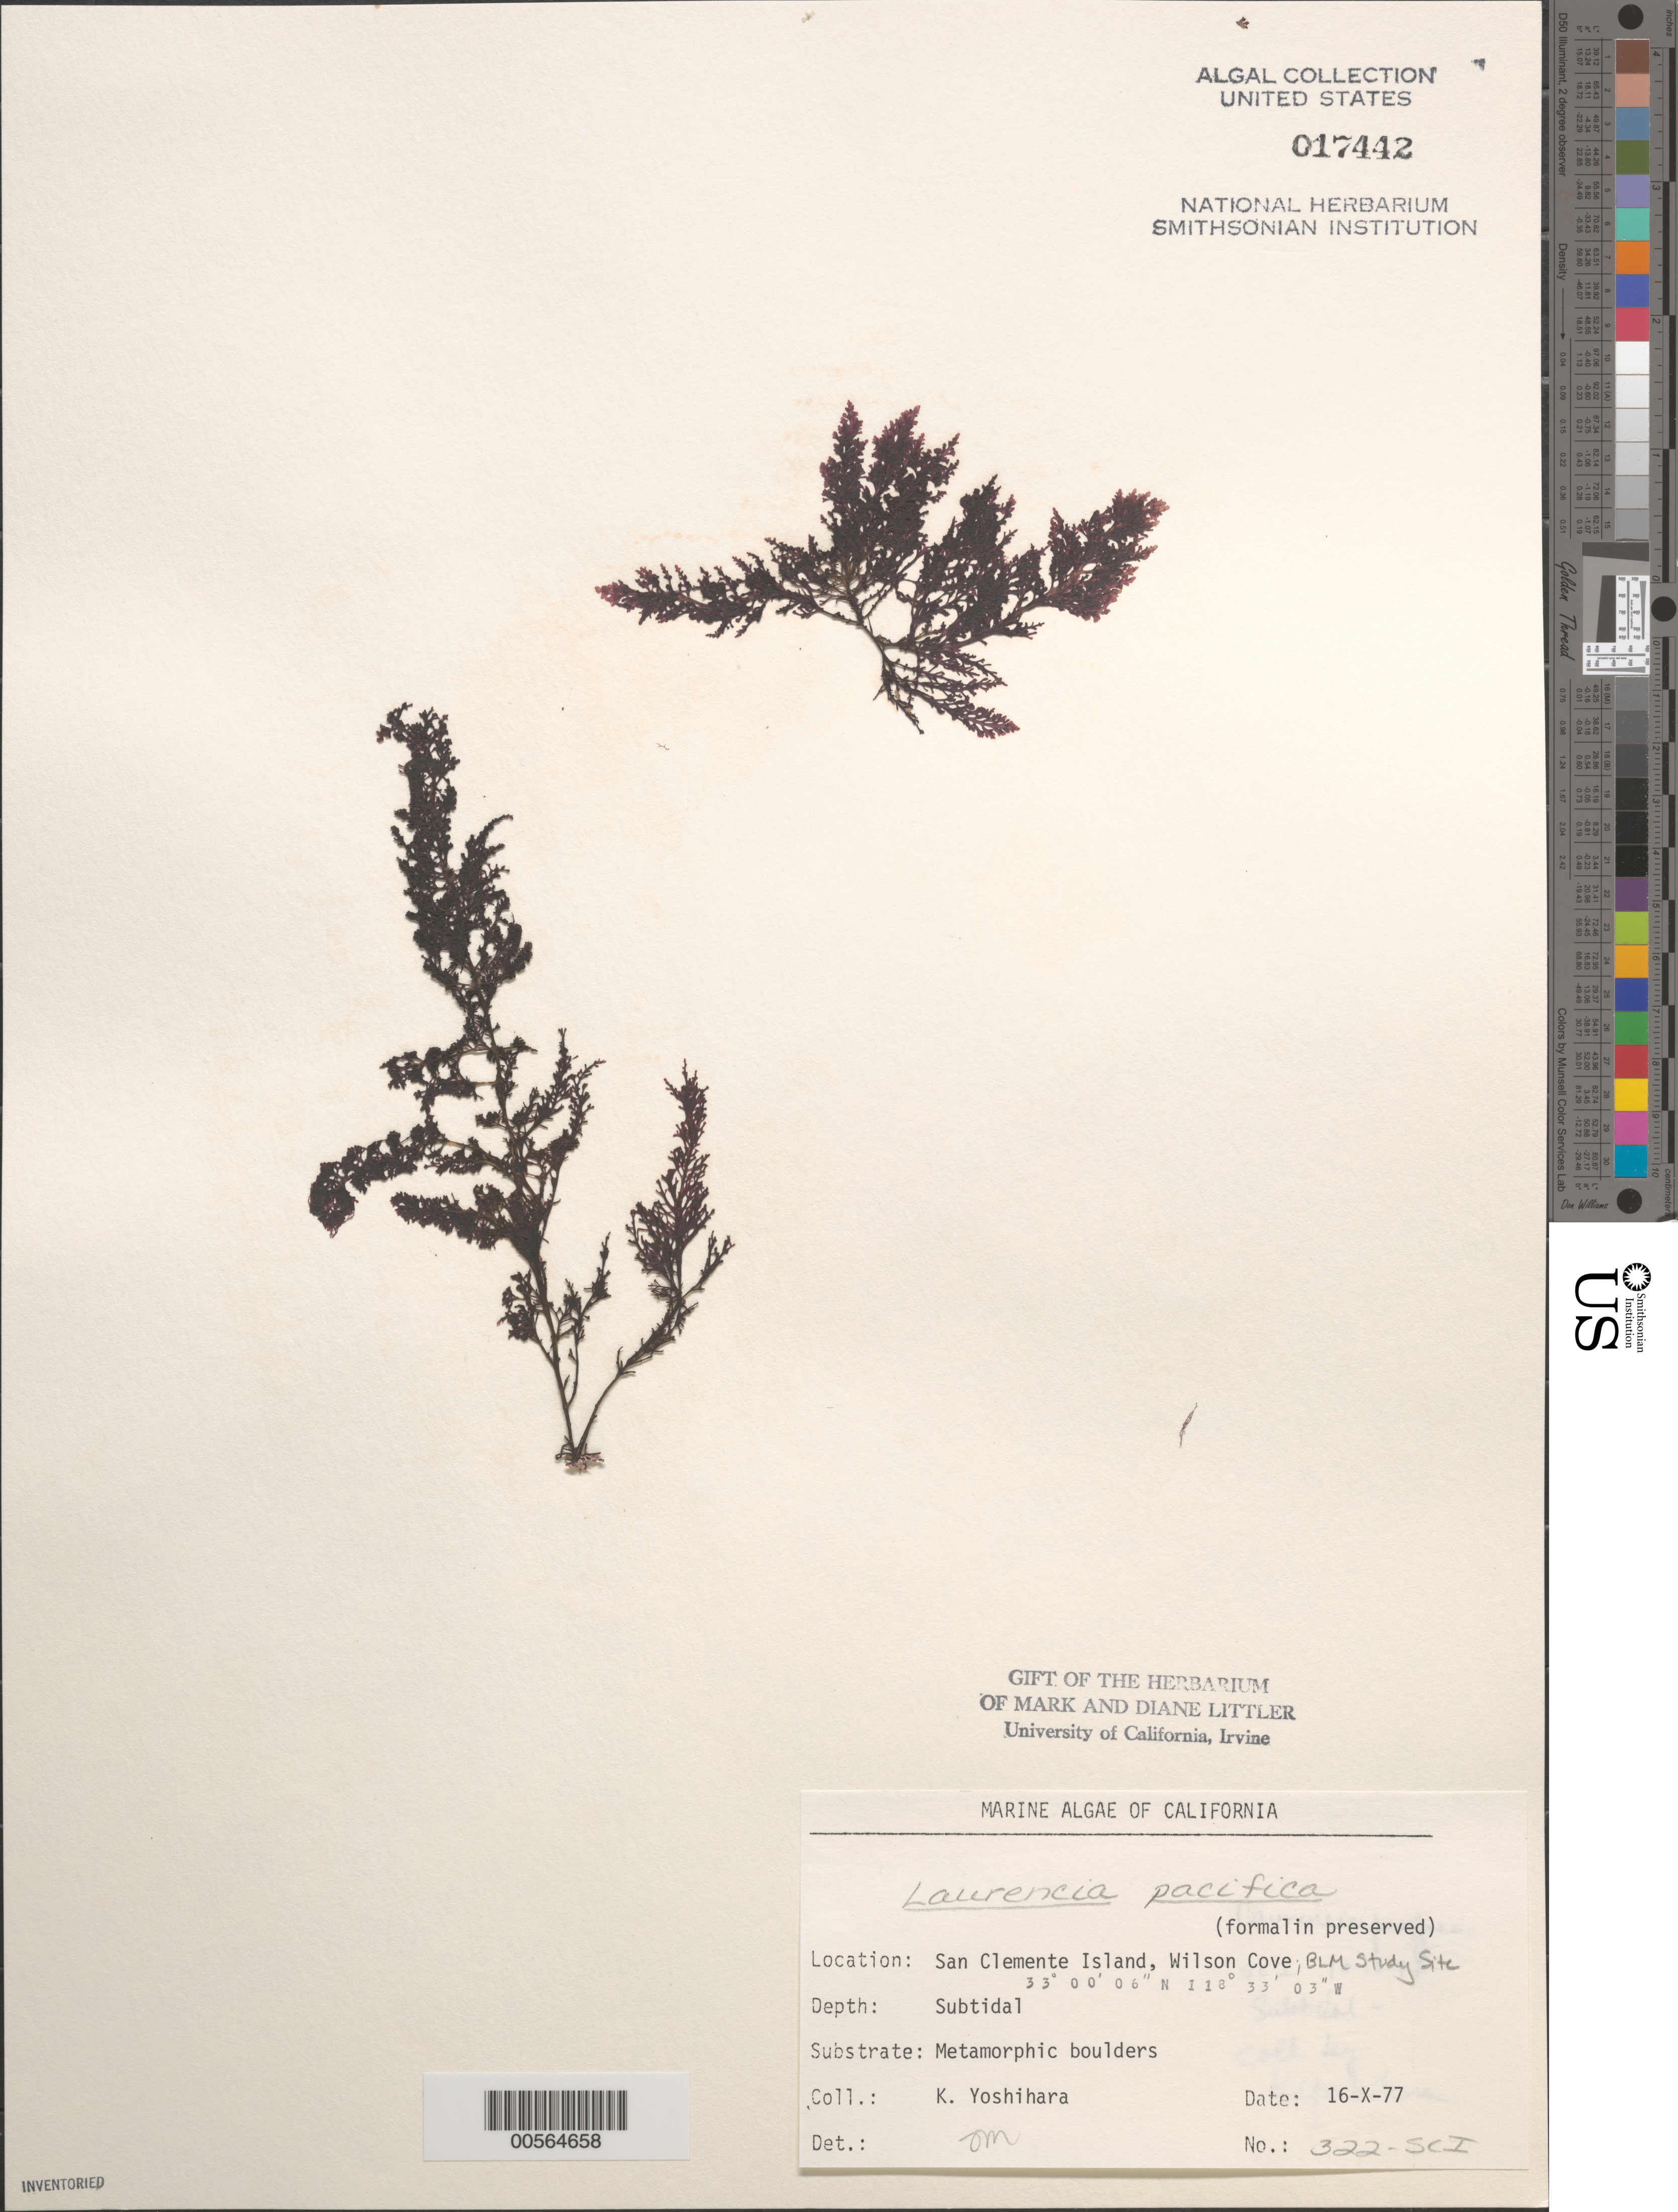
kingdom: Plantae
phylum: Rhodophyta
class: Florideophyceae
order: Ceramiales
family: Rhodomelaceae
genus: Laurencia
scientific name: Laurencia pacifica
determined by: Murray, S. N.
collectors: K. Yoshihara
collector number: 322-sci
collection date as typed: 16 Oct 1977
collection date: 1977-10-16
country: United States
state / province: California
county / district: Los Angeles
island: San Clemente Island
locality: Wilson Cove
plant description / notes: BLM-SOCALBIGHT Rocky Intertidal Survey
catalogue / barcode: US 17442